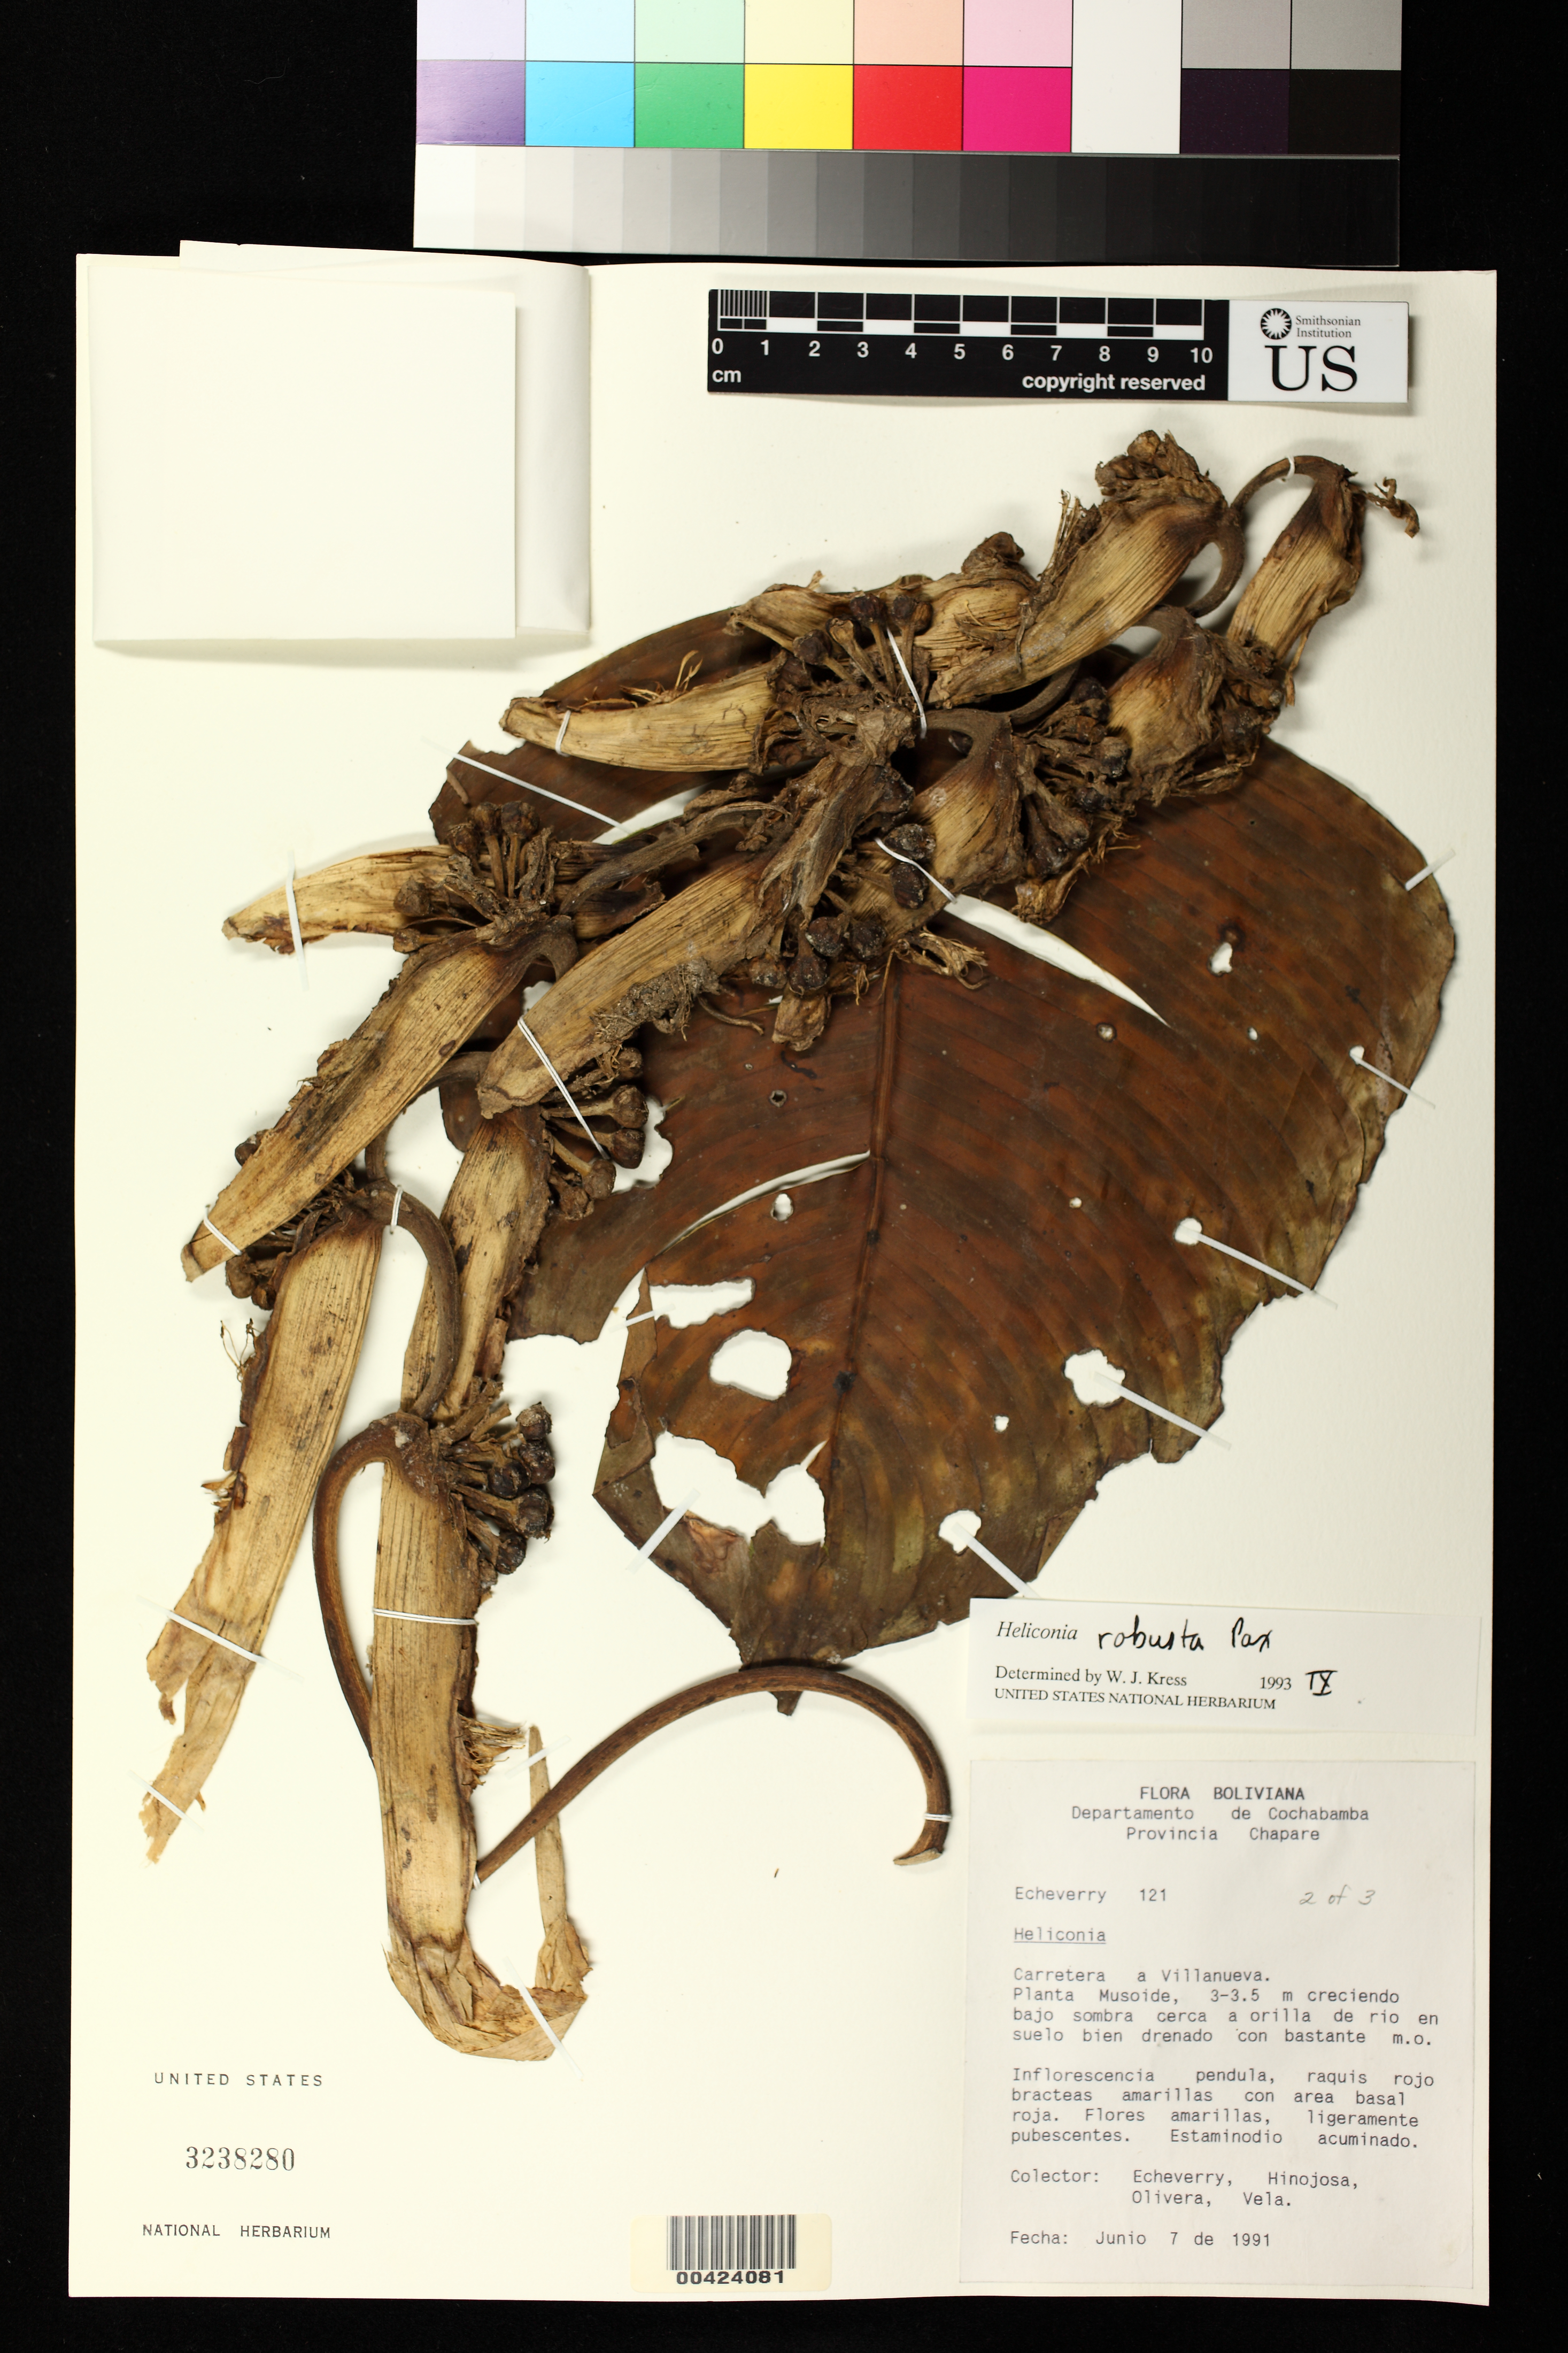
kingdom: Plantae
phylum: Tracheophyta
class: Liliopsida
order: Zingiberales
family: Heliconiaceae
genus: Heliconia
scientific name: Heliconia robusta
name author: Pax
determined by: Kress, W. J., (US), Smithsonian Institution - National Museum of Natural History (UNITED STATES)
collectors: -. Echeverry, -- Hinojosa, -. Olivera & -. Vela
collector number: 121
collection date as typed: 07 Jun 1991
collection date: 1991-06-07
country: Bolivia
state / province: Cochabamba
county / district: Chaparé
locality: Villanueva, Carretera a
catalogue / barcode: US 3238280